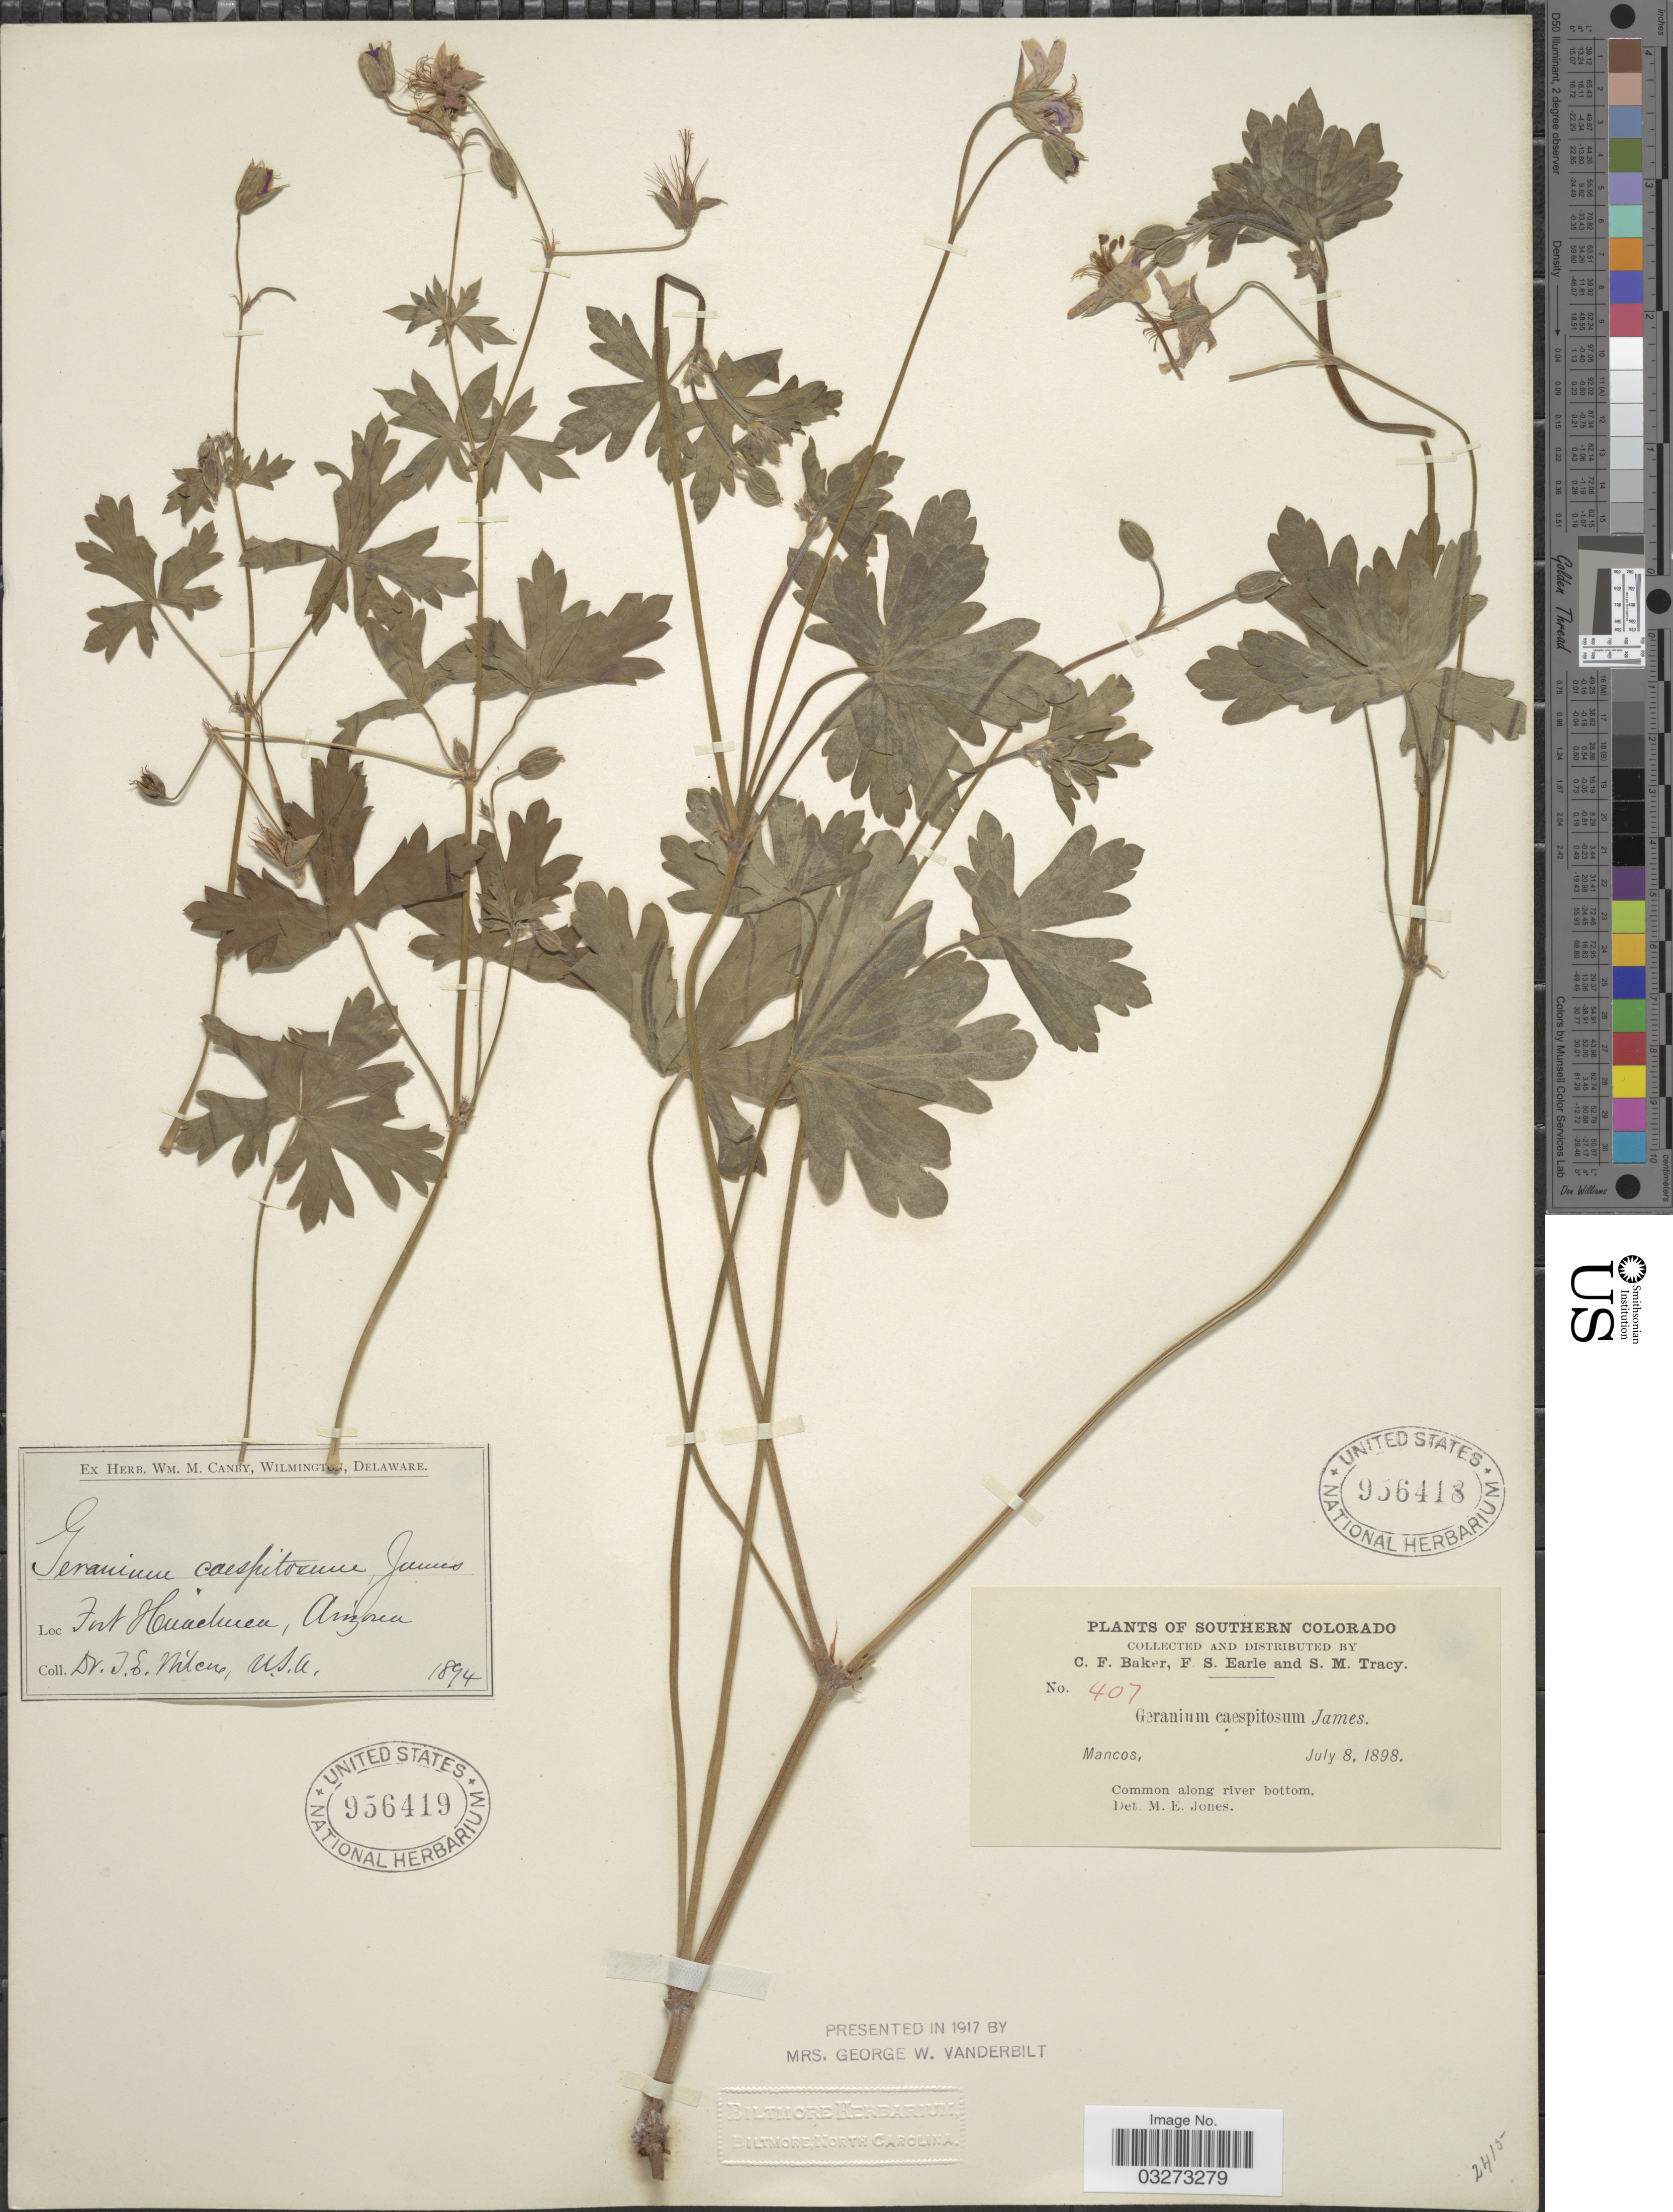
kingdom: Plantae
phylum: Tracheophyta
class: Magnoliopsida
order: Geraniales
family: Geraniaceae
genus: Geranium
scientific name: Geranium caespitosum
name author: E. James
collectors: T. E. Wilcox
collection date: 1894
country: United States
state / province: Arizona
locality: Fort Huachuca.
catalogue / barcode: US 956419